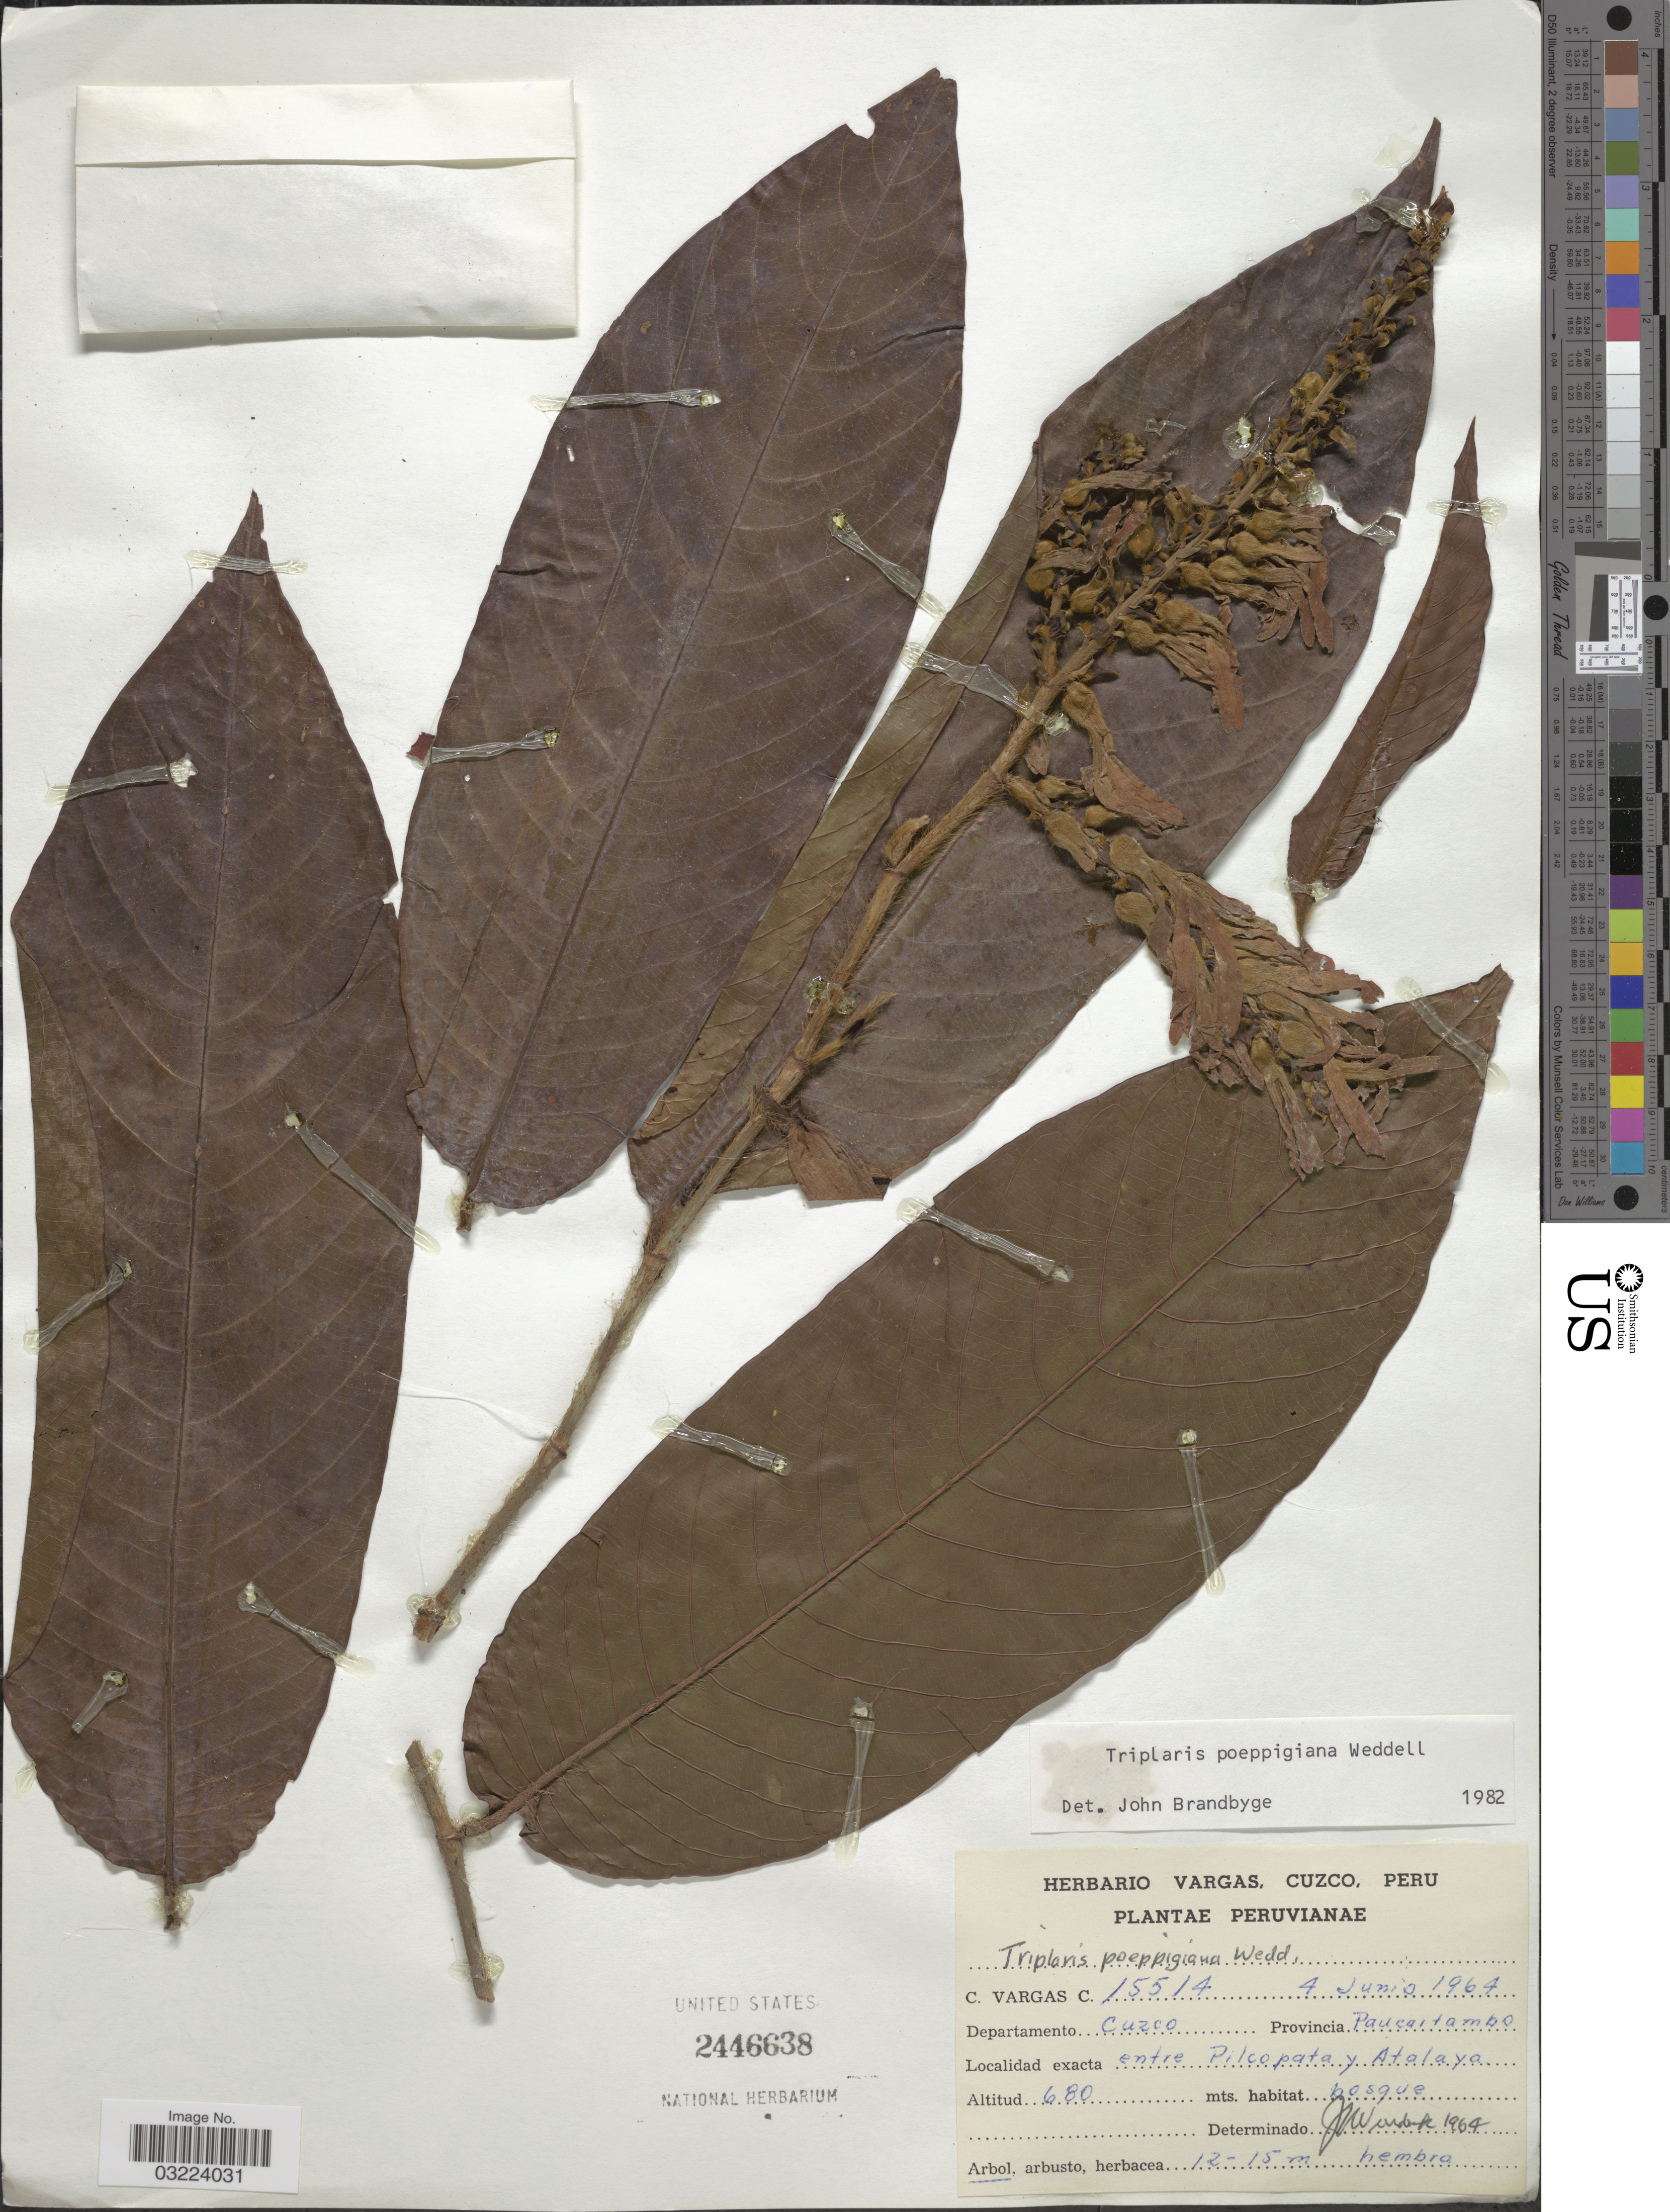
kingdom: Plantae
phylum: Tracheophyta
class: Magnoliopsida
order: Caryophyllales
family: Polygonaceae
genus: Triplaris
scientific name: Triplaris poeppigiana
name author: Wedd.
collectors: C. Vargas Calderón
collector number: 15514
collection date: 1964-06-04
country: Peru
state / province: Cusco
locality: Departamento Cuzco, Paucartambo, entre Pilcopata y Atalaya.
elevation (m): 680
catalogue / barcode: US 2446638